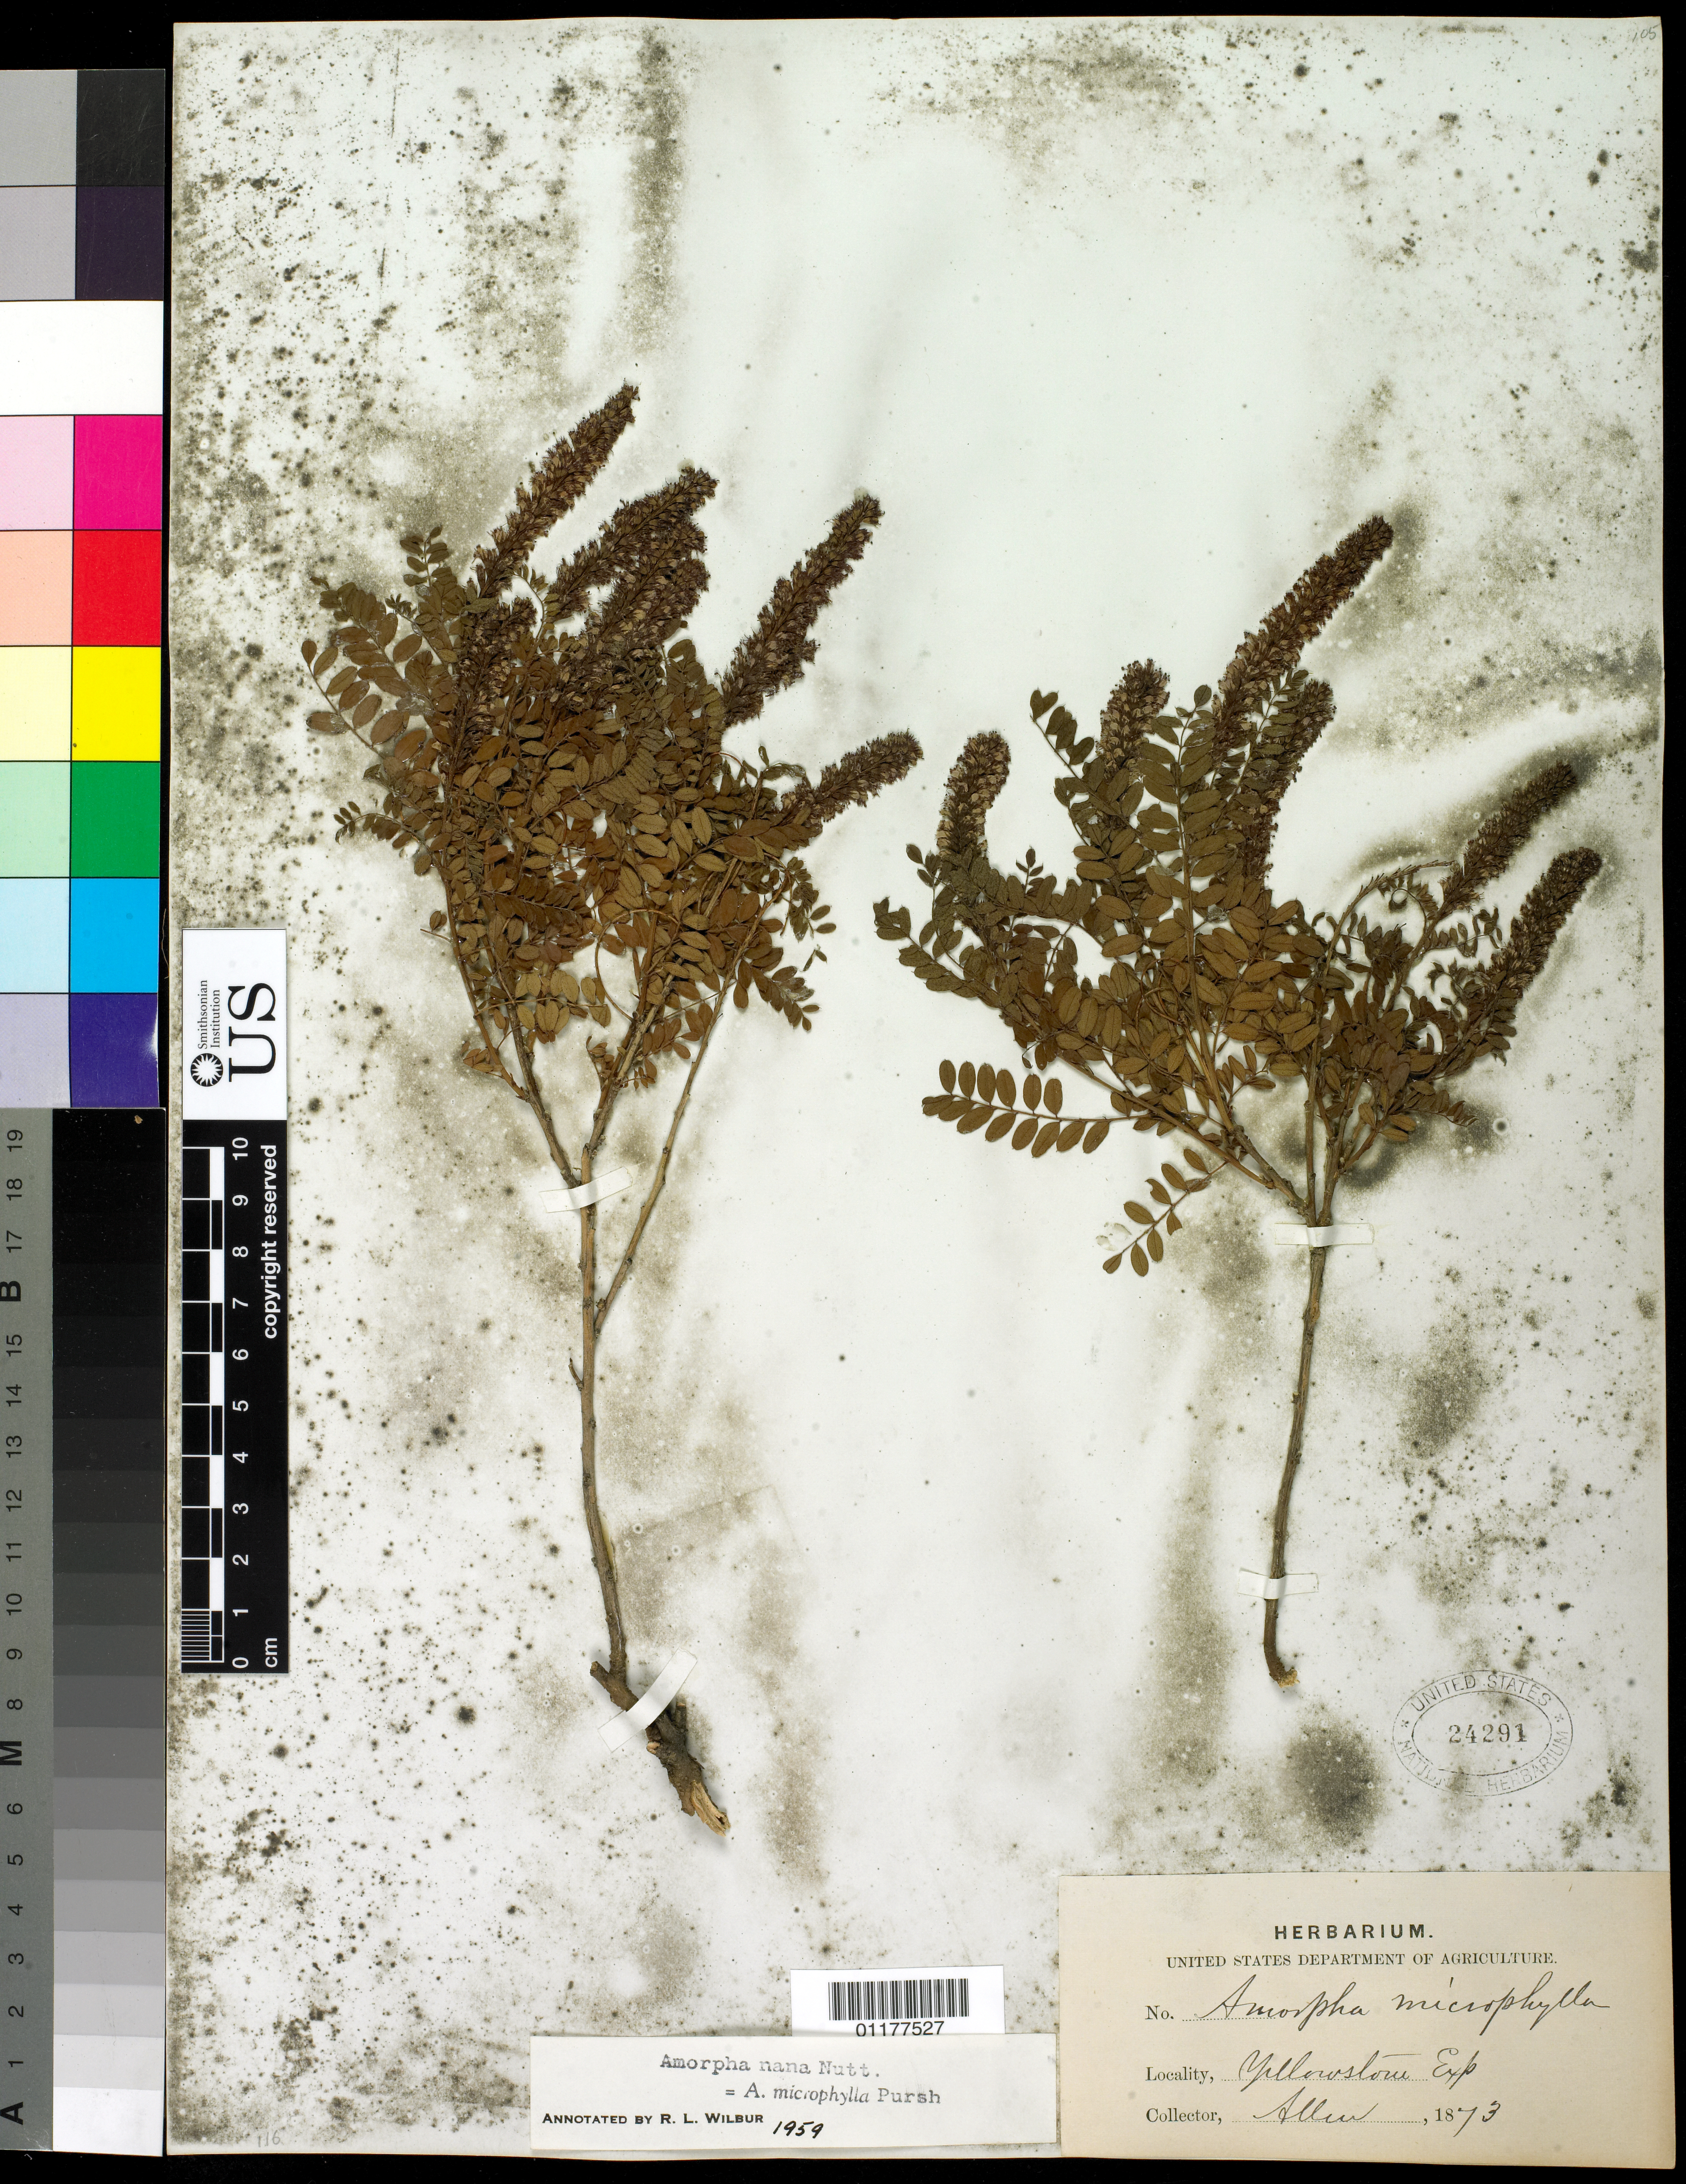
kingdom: Plantae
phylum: Tracheophyta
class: Magnoliopsida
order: Fabales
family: Fabaceae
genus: Amorpha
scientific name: Amorpha nana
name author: C. Fraser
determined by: Wilbur, R. L.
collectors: -- Allen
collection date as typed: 1873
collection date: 1873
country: United States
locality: Yellowstone Exp.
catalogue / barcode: US 24291